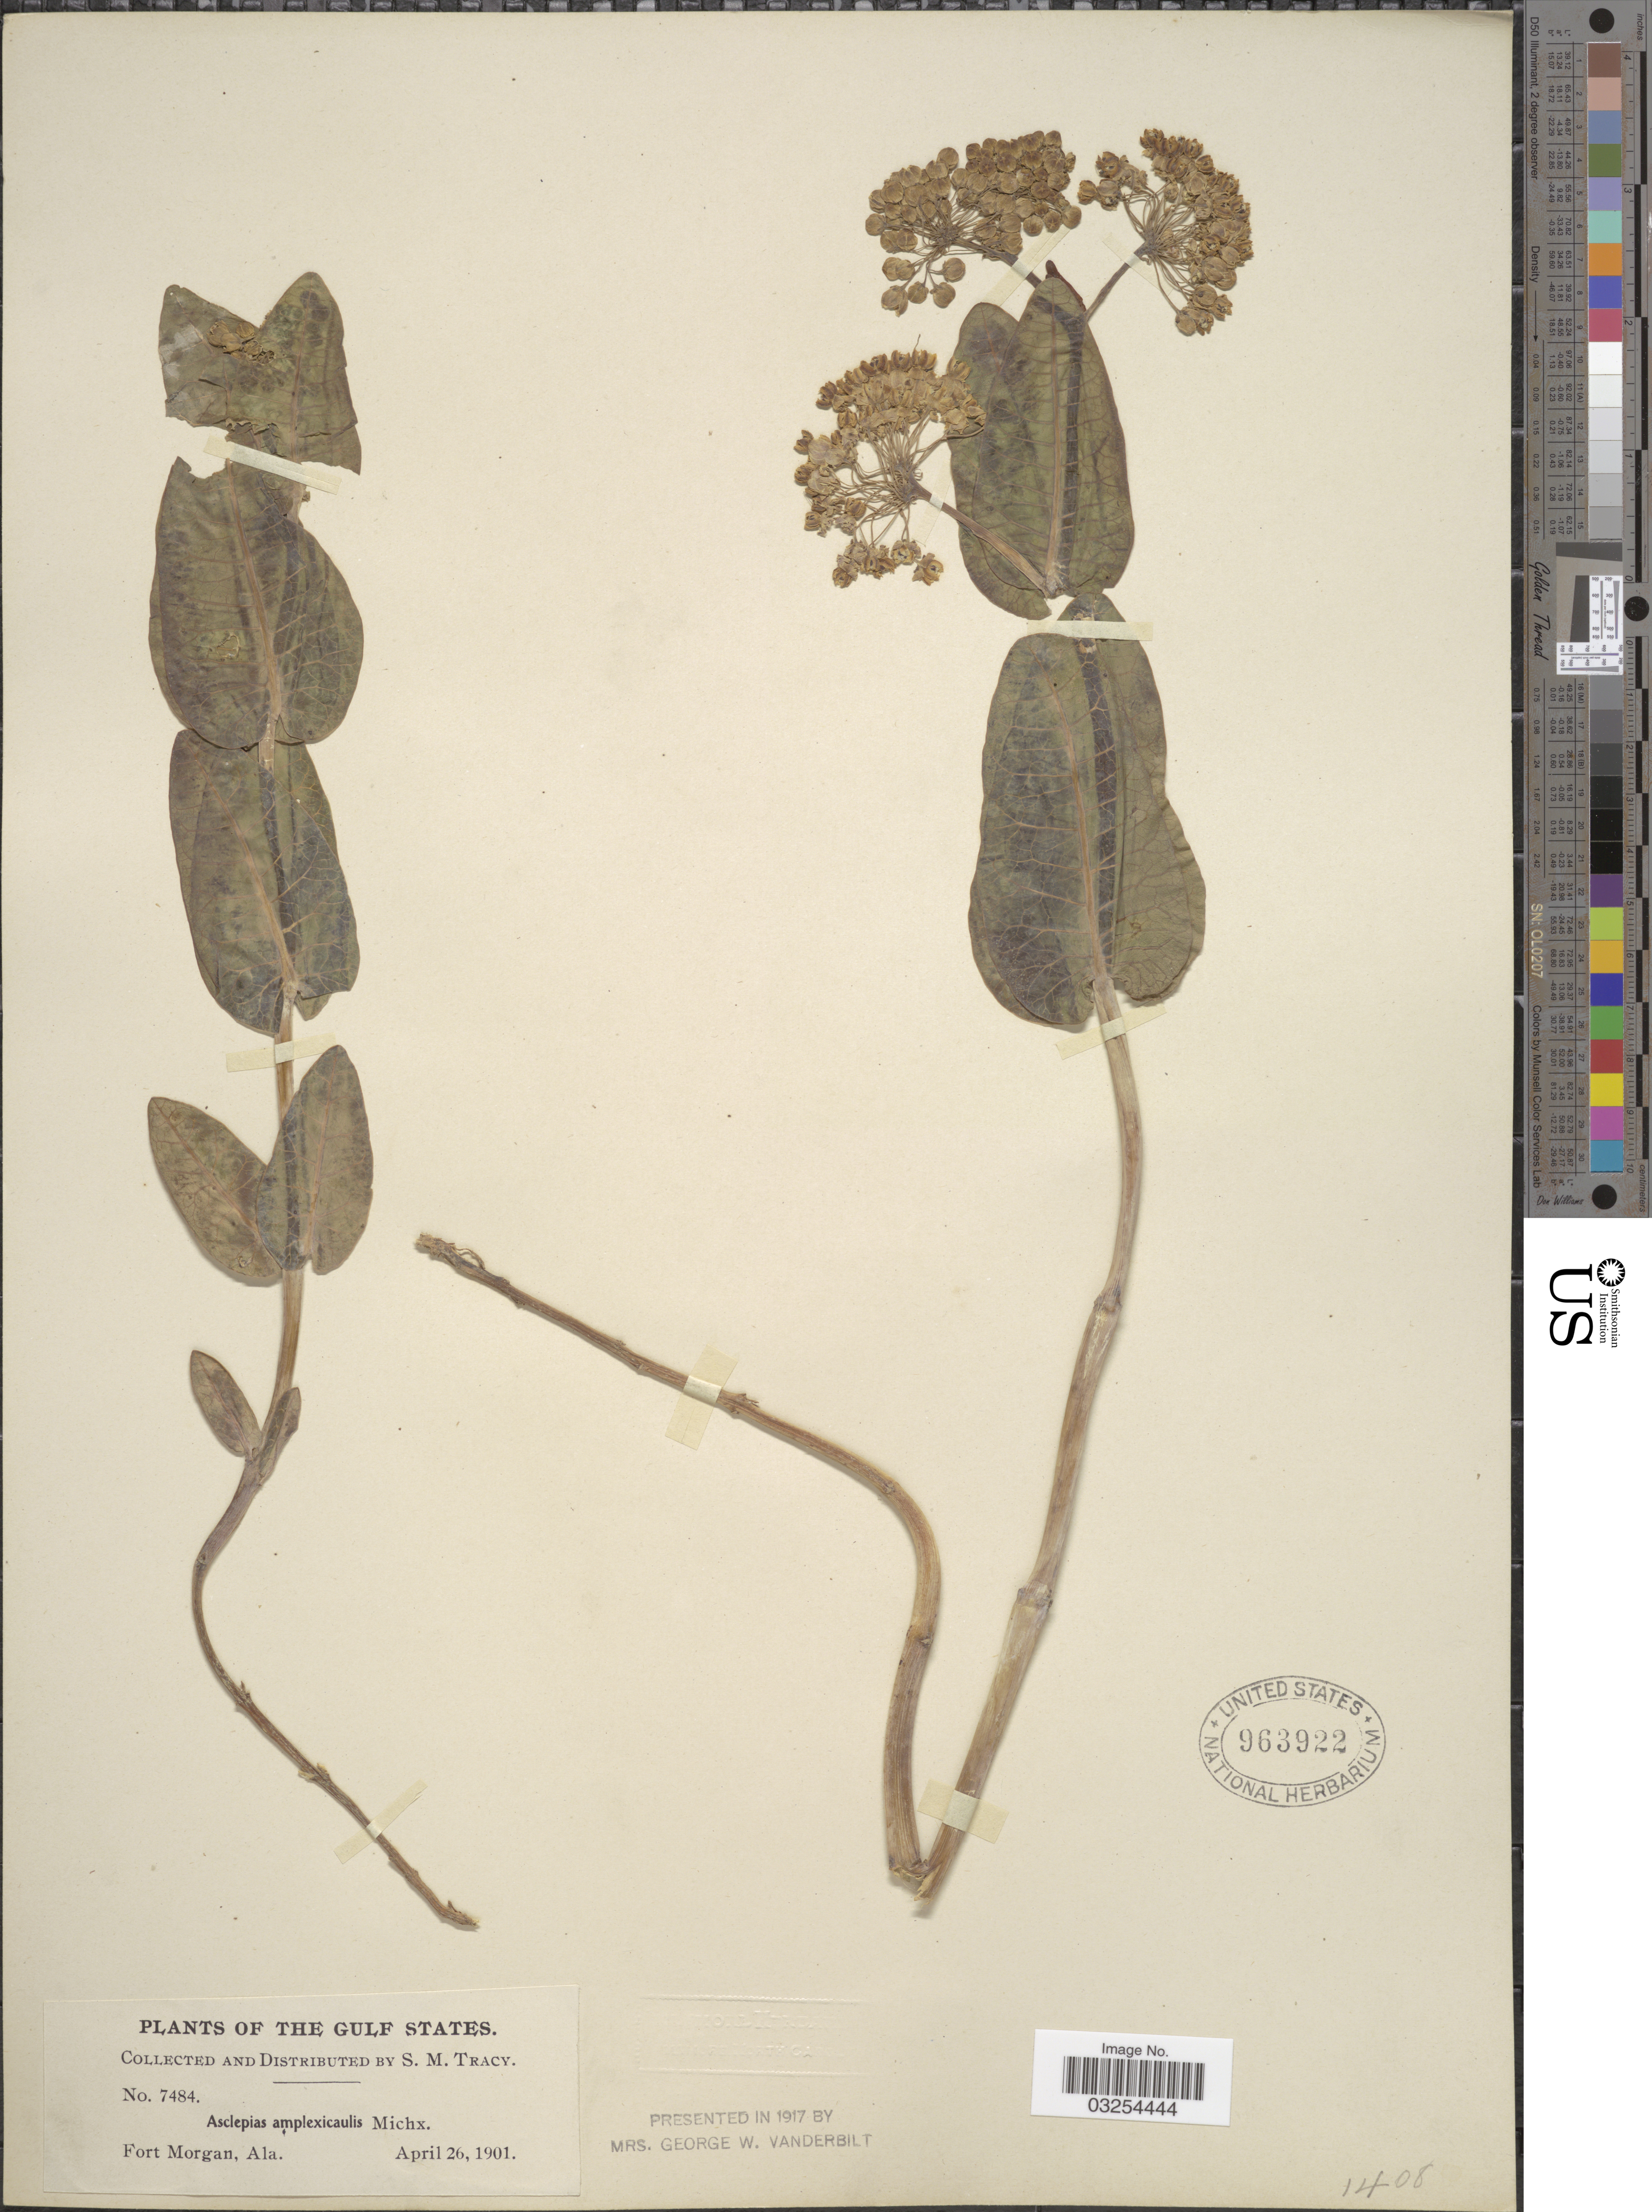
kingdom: Plantae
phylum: Tracheophyta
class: Magnoliopsida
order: Gentianales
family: Apocynaceae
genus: Asclepias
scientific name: Asclepias humistrata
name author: Walter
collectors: S. M. Tracy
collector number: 7484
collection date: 1901-04-26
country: United States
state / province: Alabama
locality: The Gulf States. Fort Morgan.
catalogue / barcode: US 963922